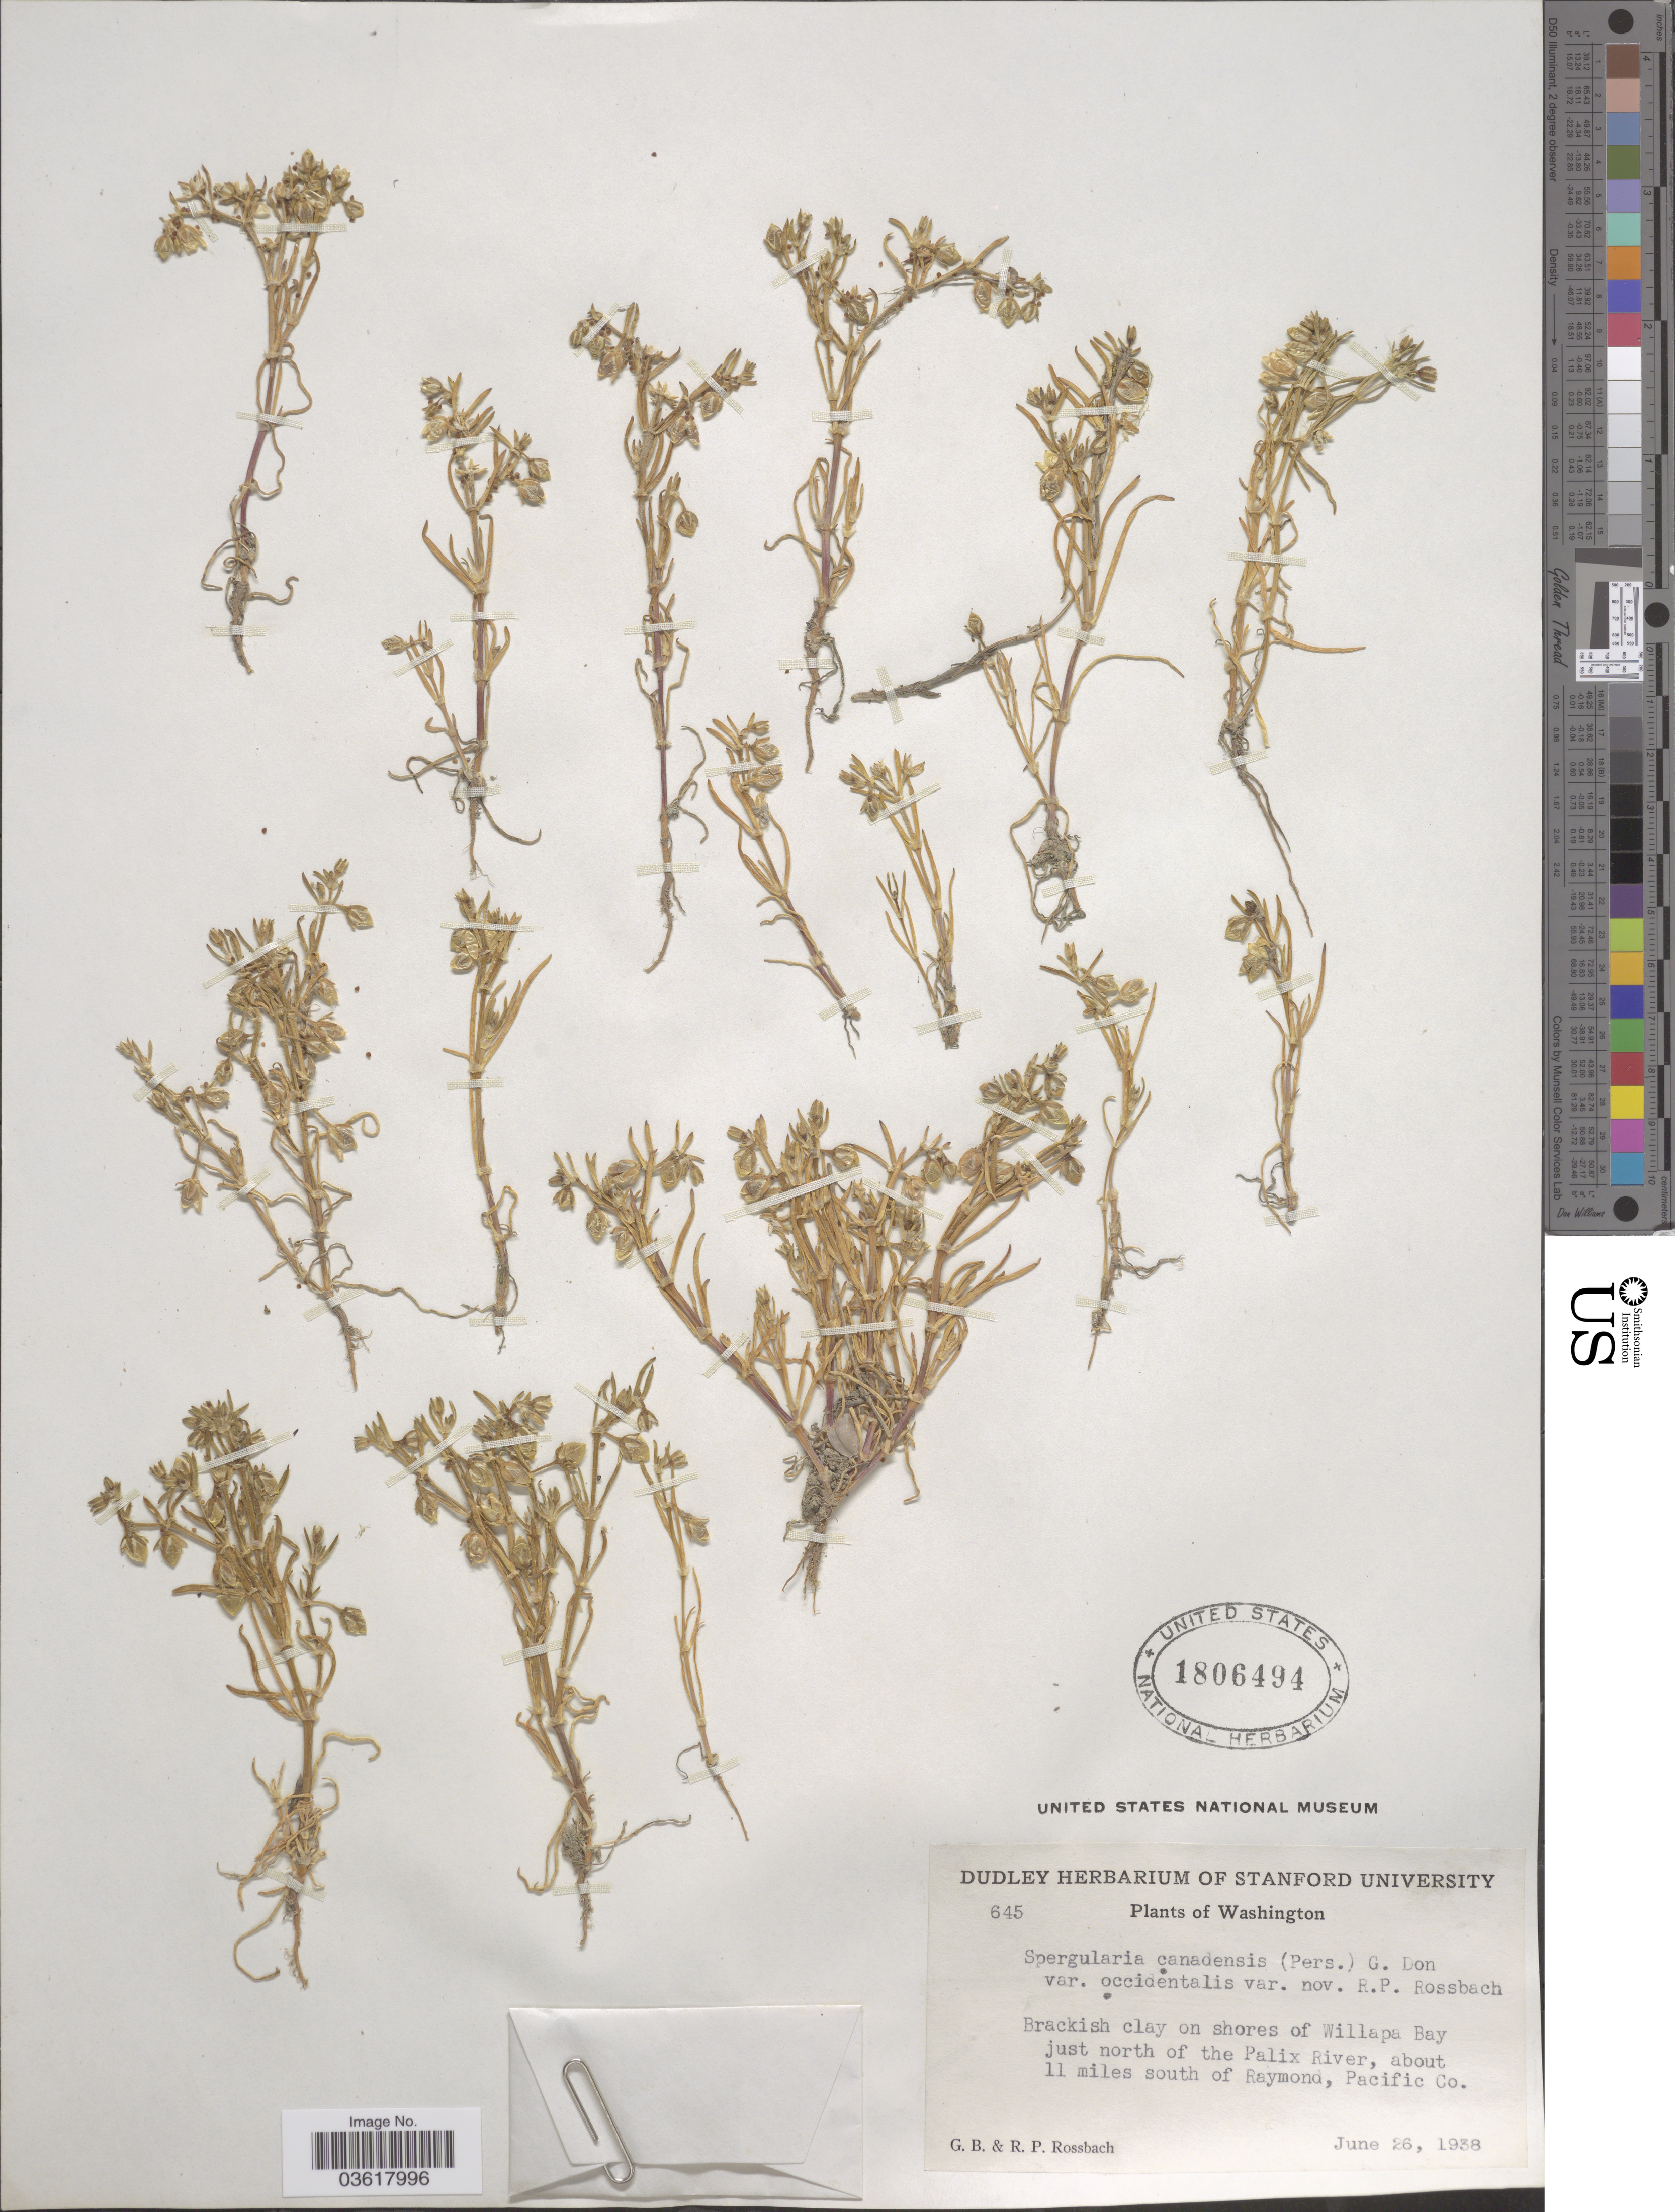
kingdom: Plantae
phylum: Tracheophyta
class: Magnoliopsida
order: Caryophyllales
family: Caryophyllaceae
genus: Spergularia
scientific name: Spergularia canadensis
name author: (Pers.) G. Don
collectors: G. Rossbach & R. P. Rossbach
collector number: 645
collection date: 1938-06-26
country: United States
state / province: Washington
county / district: Pacific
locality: Shores of Willapa Bay just north of the Palix River, about 11 miles south of Raymond, Pacific Co.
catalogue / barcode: US 1806494